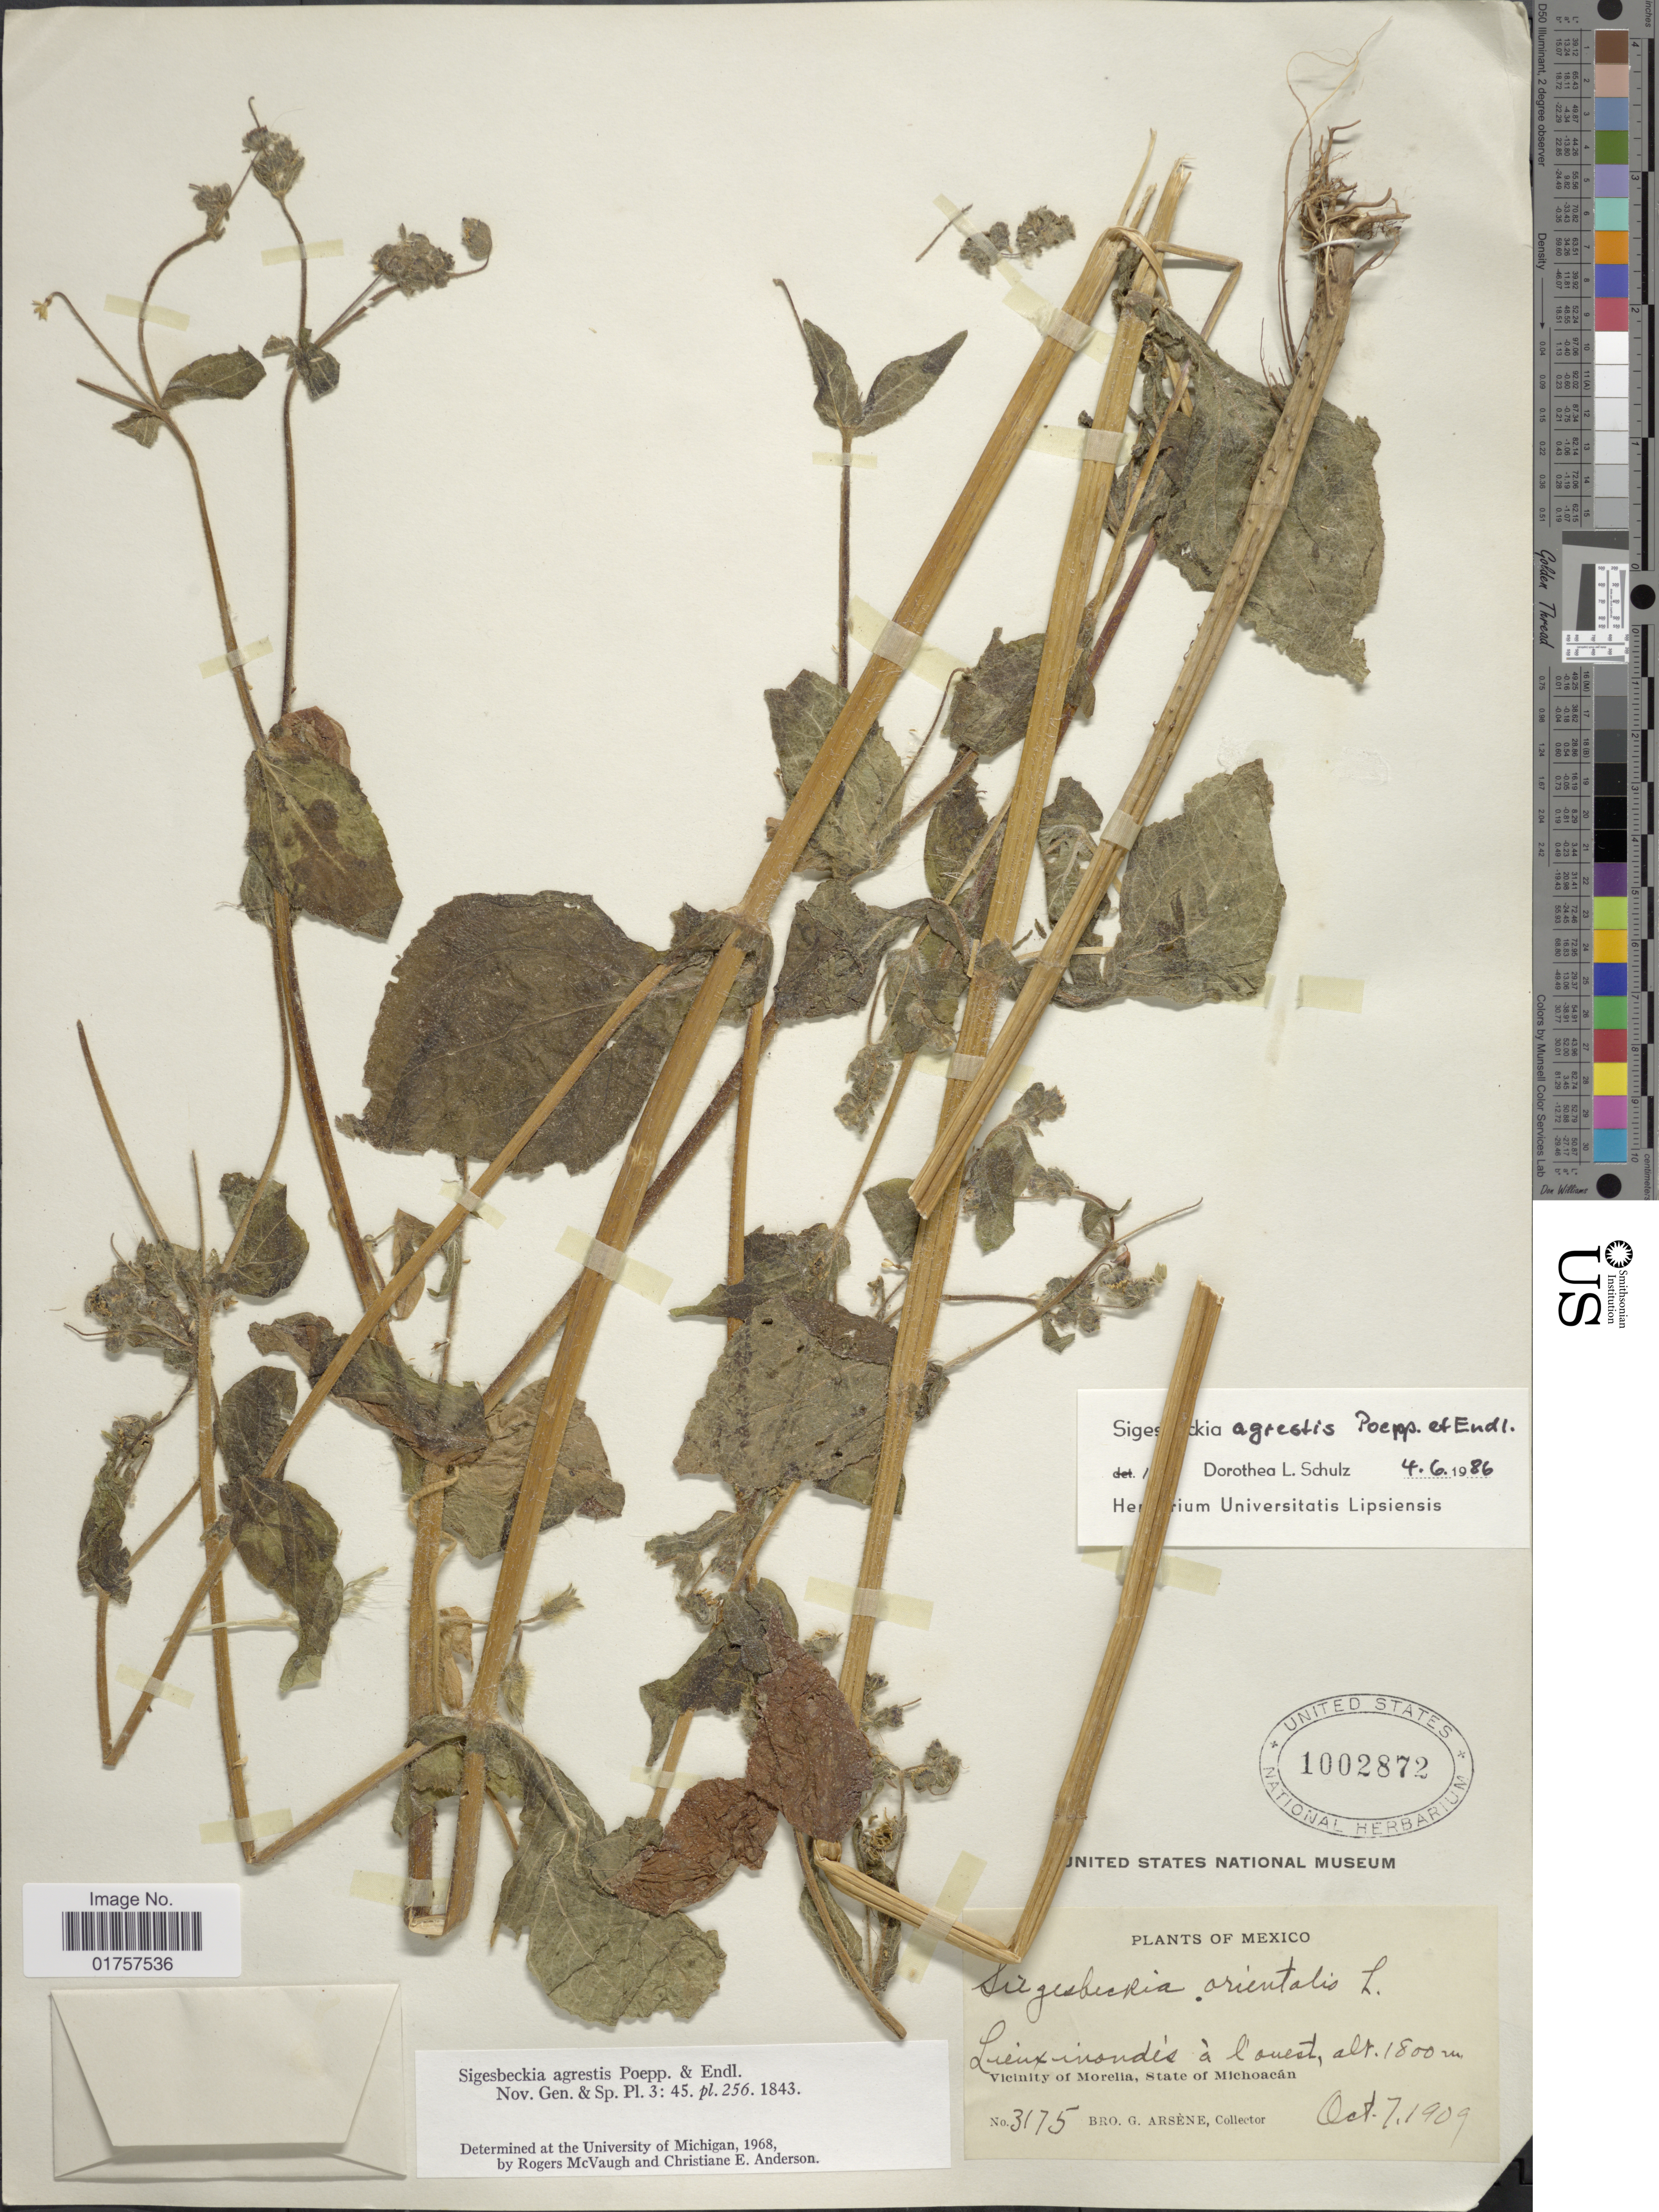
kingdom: Plantae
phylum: Tracheophyta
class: Magnoliopsida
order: Asterales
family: Asteraceae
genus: Sigesbeckia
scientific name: Sigesbeckia agrestis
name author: Poepp.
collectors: Bro. G. Arsène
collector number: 3175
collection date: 1909-10-07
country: Mexico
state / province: Michoacán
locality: Vicinity of Morelia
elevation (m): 1800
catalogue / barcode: US 1002872